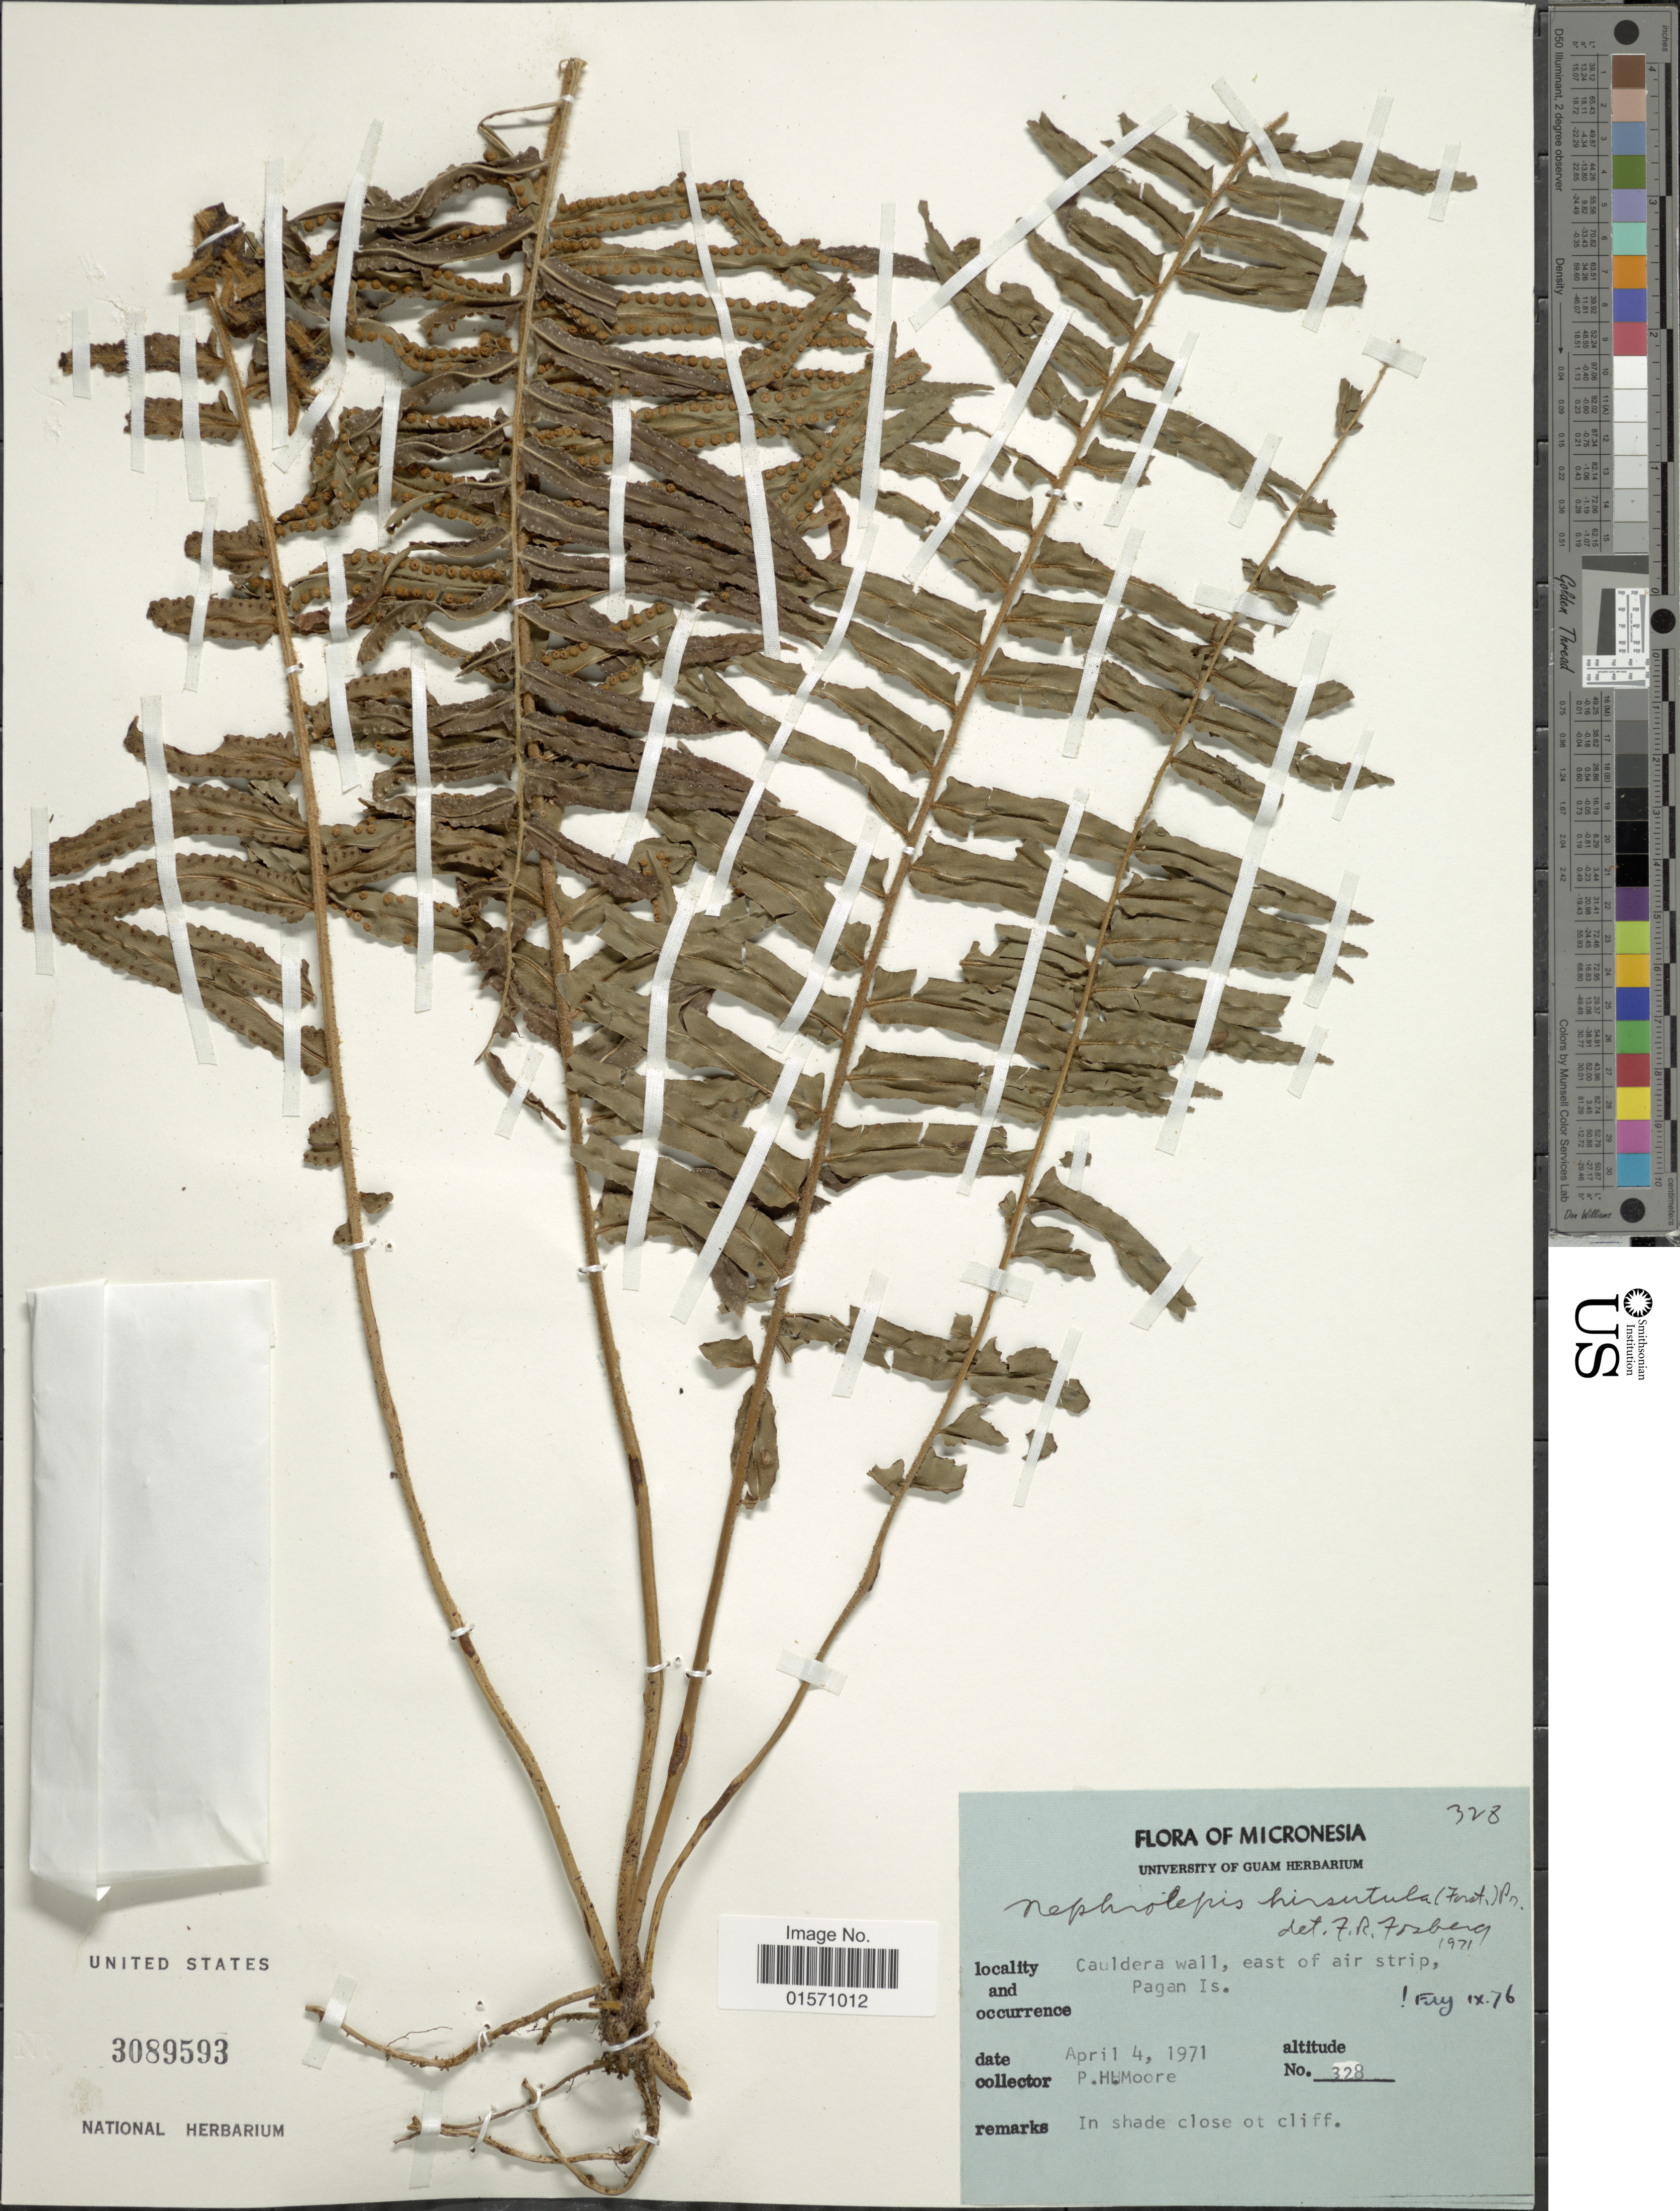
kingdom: Plantae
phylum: Tracheophyta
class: Polypodiopsida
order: Polypodiales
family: Nephrolepidaceae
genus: Nephrolepis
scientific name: Nephrolepis hirsutula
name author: (G. Forst.) C. Presl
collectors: P. H. Moore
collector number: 328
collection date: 1971-04-04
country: Northern Mariana Islands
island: Pagan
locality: Cauldera wall, east of air strip, Pagan Is.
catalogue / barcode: US 3089593